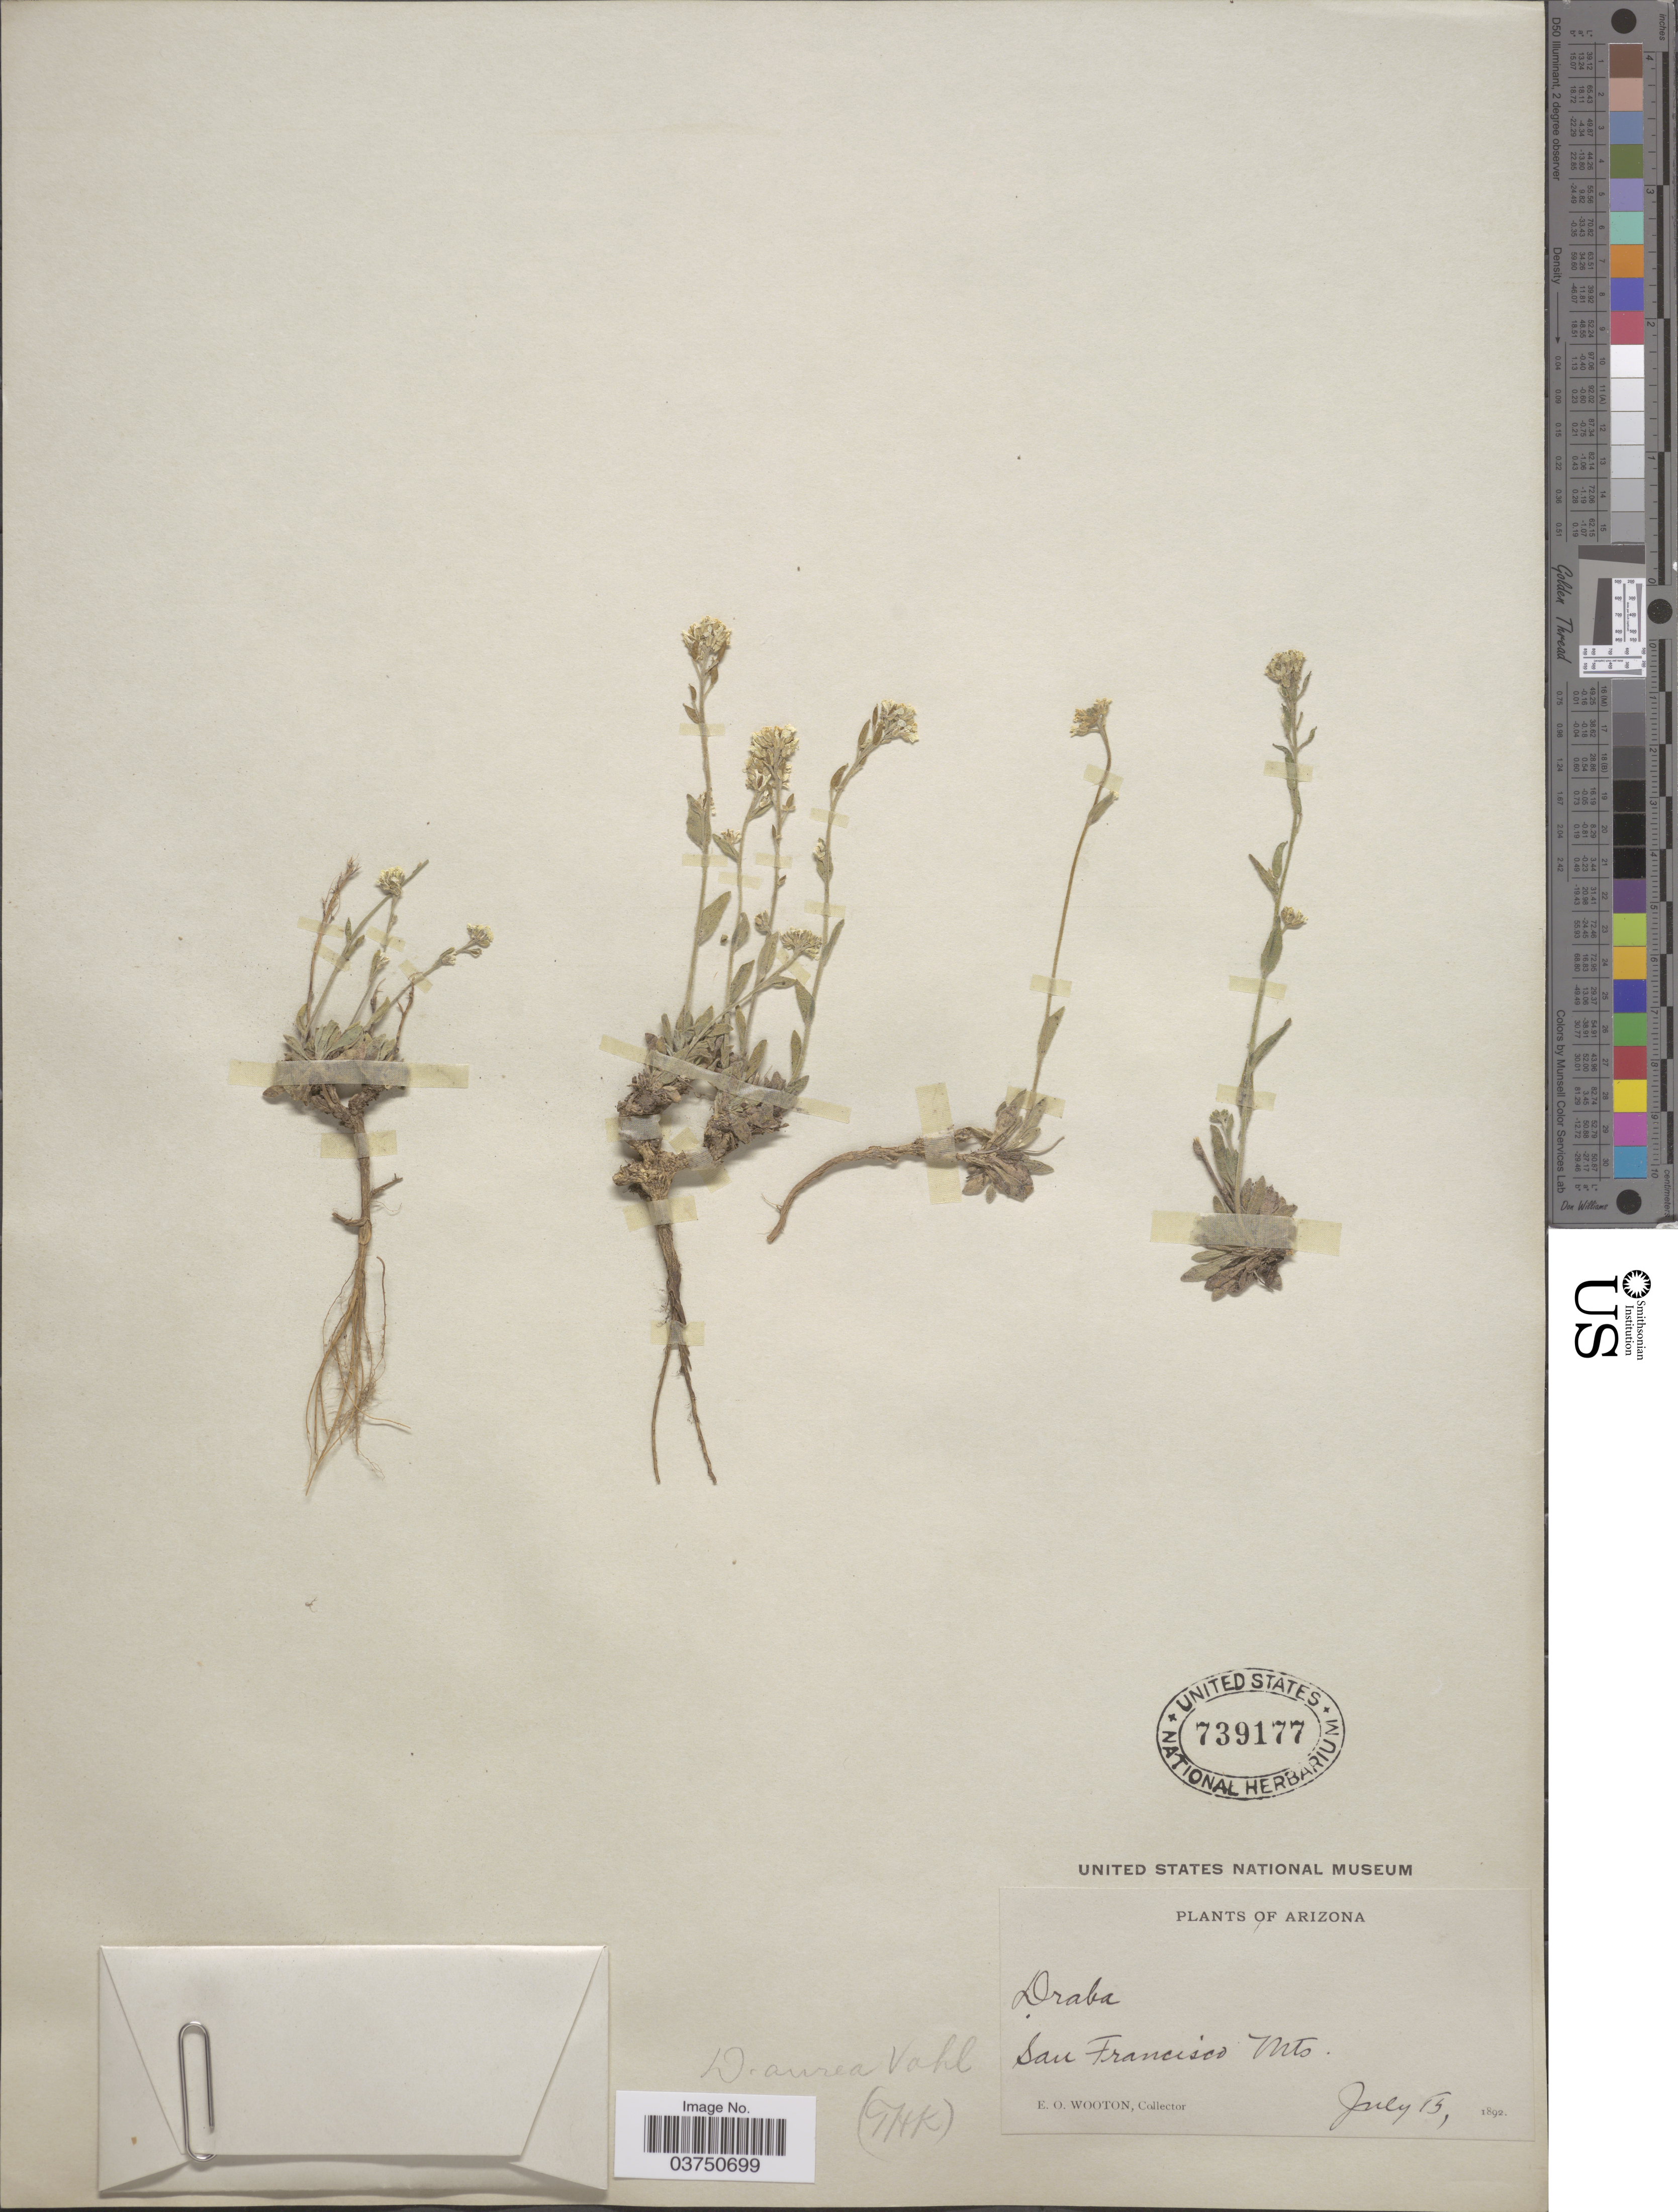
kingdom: Plantae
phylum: Tracheophyta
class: Magnoliopsida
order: Brassicales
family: Brassicaceae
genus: Draba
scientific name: Draba aurea var. leiocarpa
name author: (Payson & H. St. John) C.L. Hitchc.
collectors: E. O. Wooton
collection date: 1892-07-15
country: United States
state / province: Arizona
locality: San Francisco Mts.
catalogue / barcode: US 739177